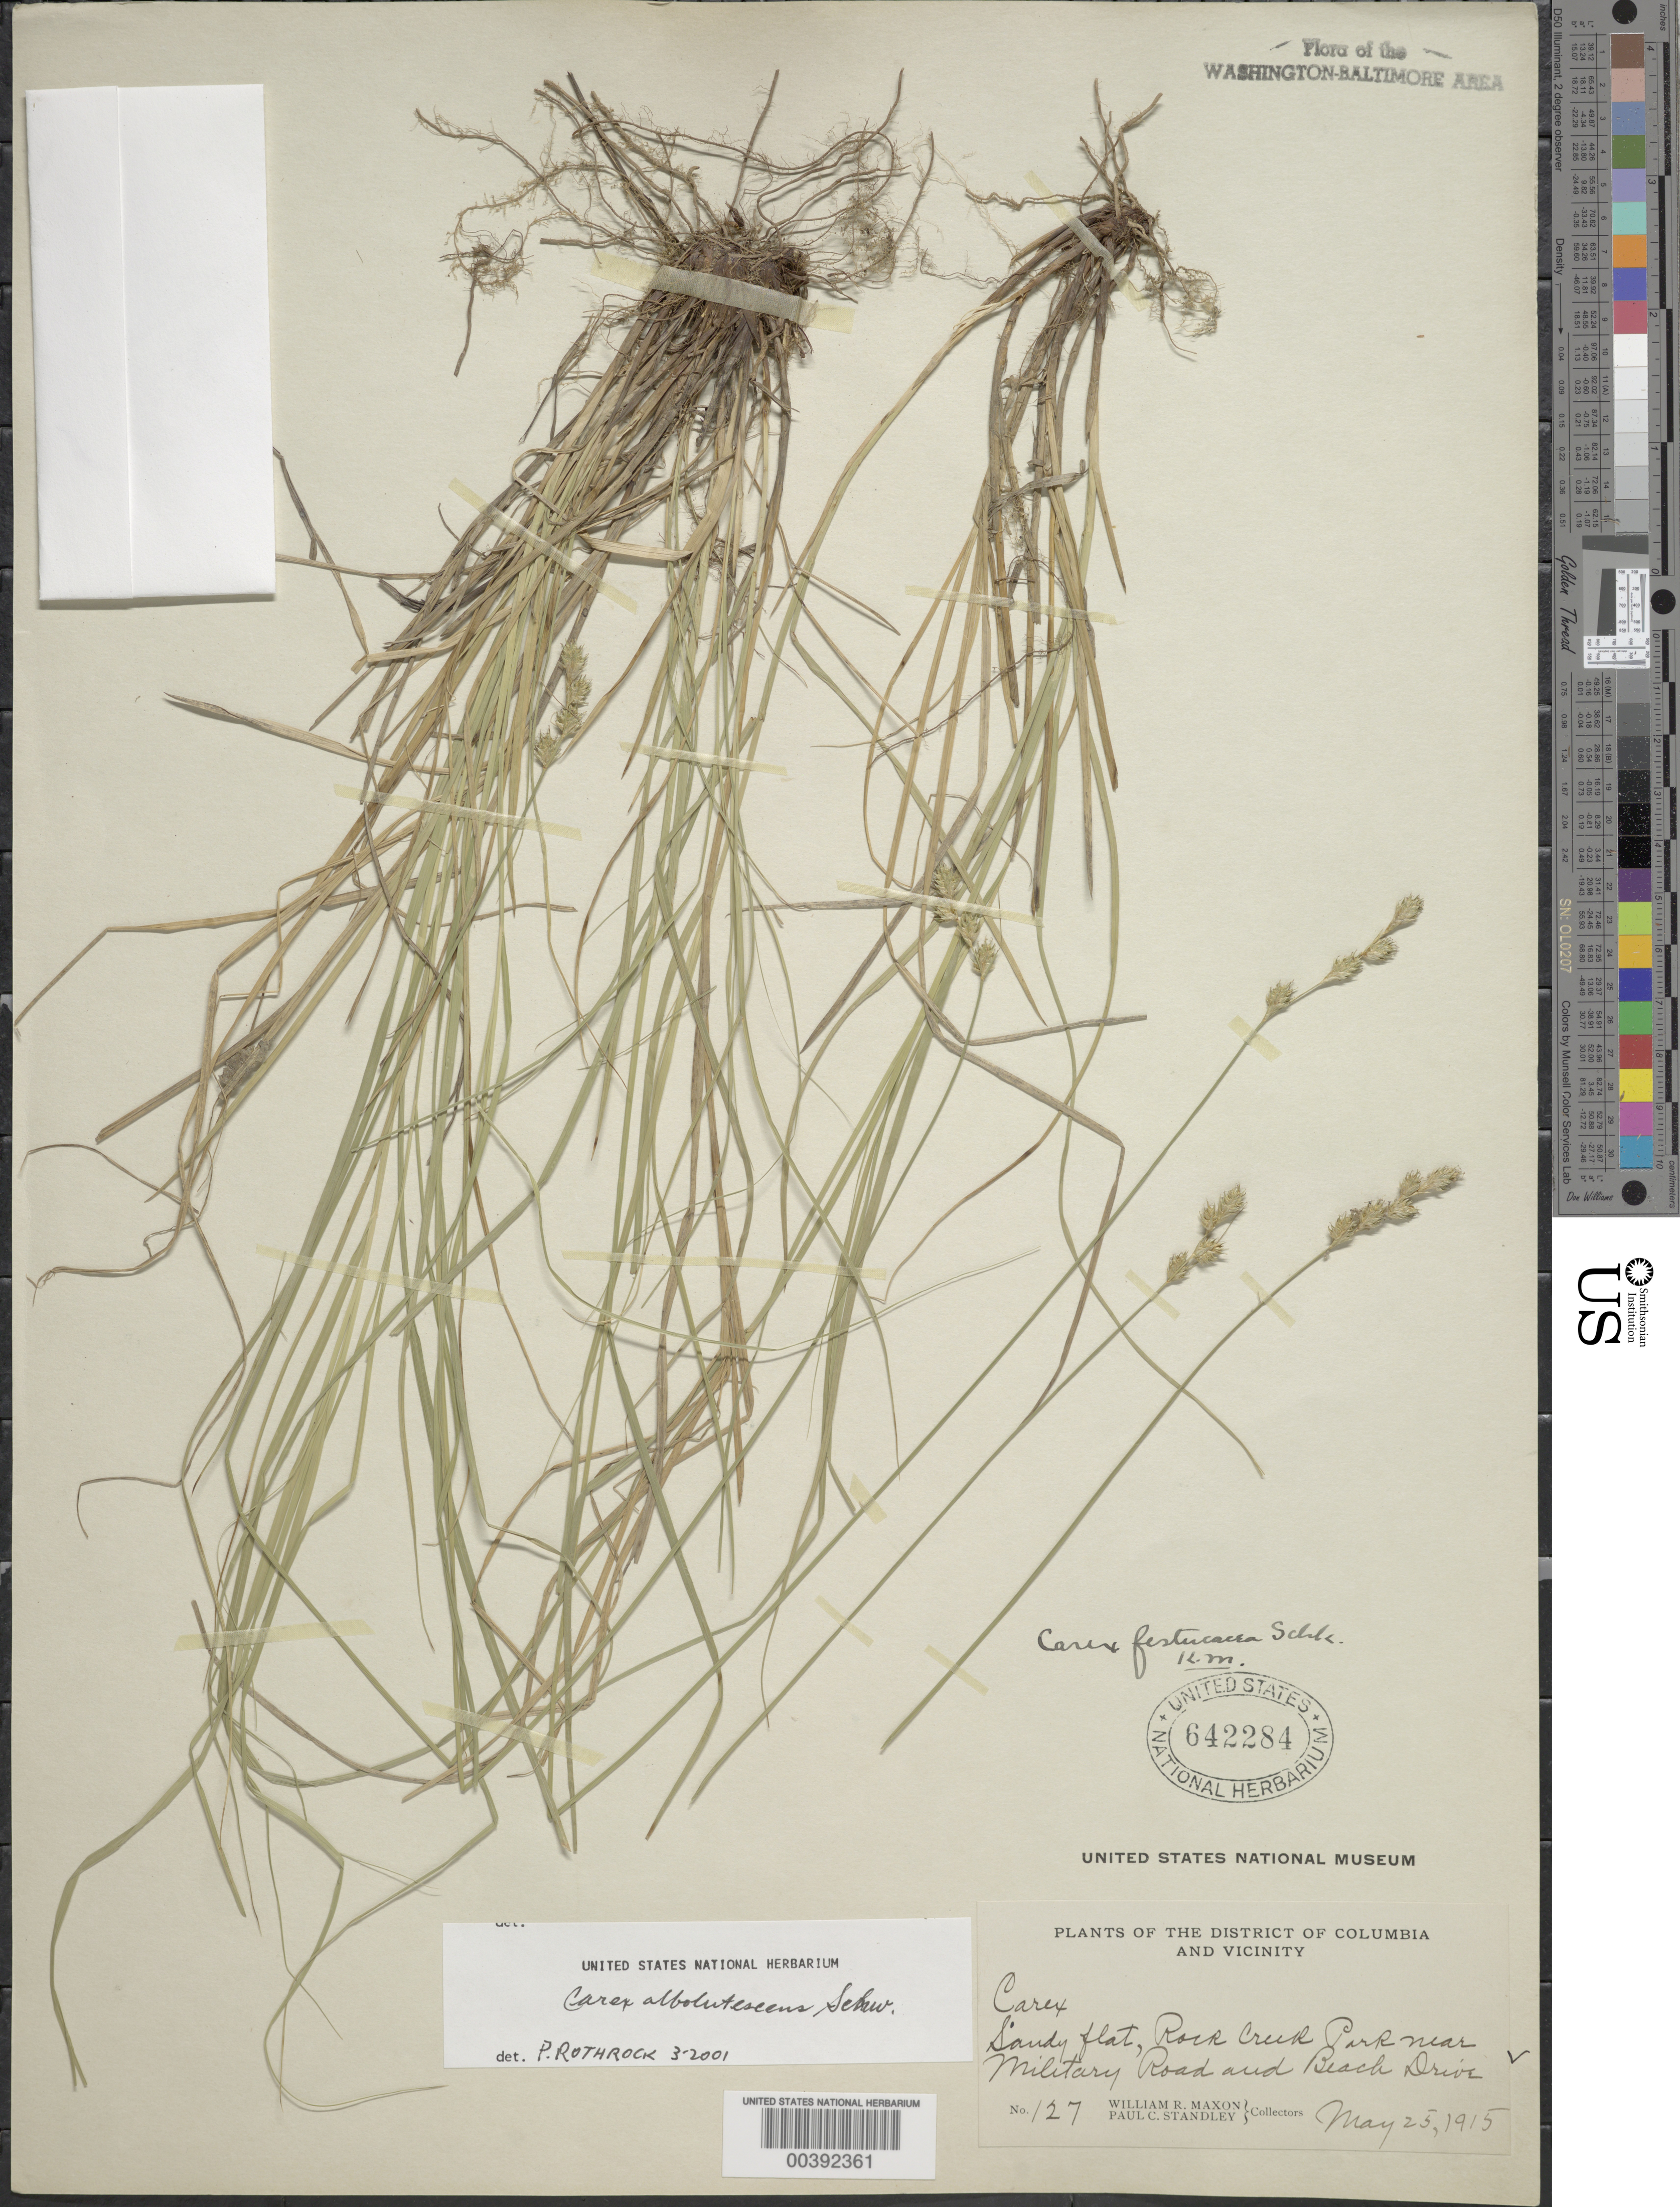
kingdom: Plantae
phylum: Tracheophyta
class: Liliopsida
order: Poales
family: Cyperaceae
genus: Carex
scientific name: Carex albolutescens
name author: Schwein.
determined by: Rothrock, P. E.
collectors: W. R. Maxon & P. C. Standley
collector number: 127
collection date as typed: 25 May 1915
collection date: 1915-05-25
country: United States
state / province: District of Columbia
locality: Rock Creek Park near Military Rd. and Beech Dr. Rock Creek Park & vicinity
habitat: Sandy flat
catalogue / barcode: US 642284